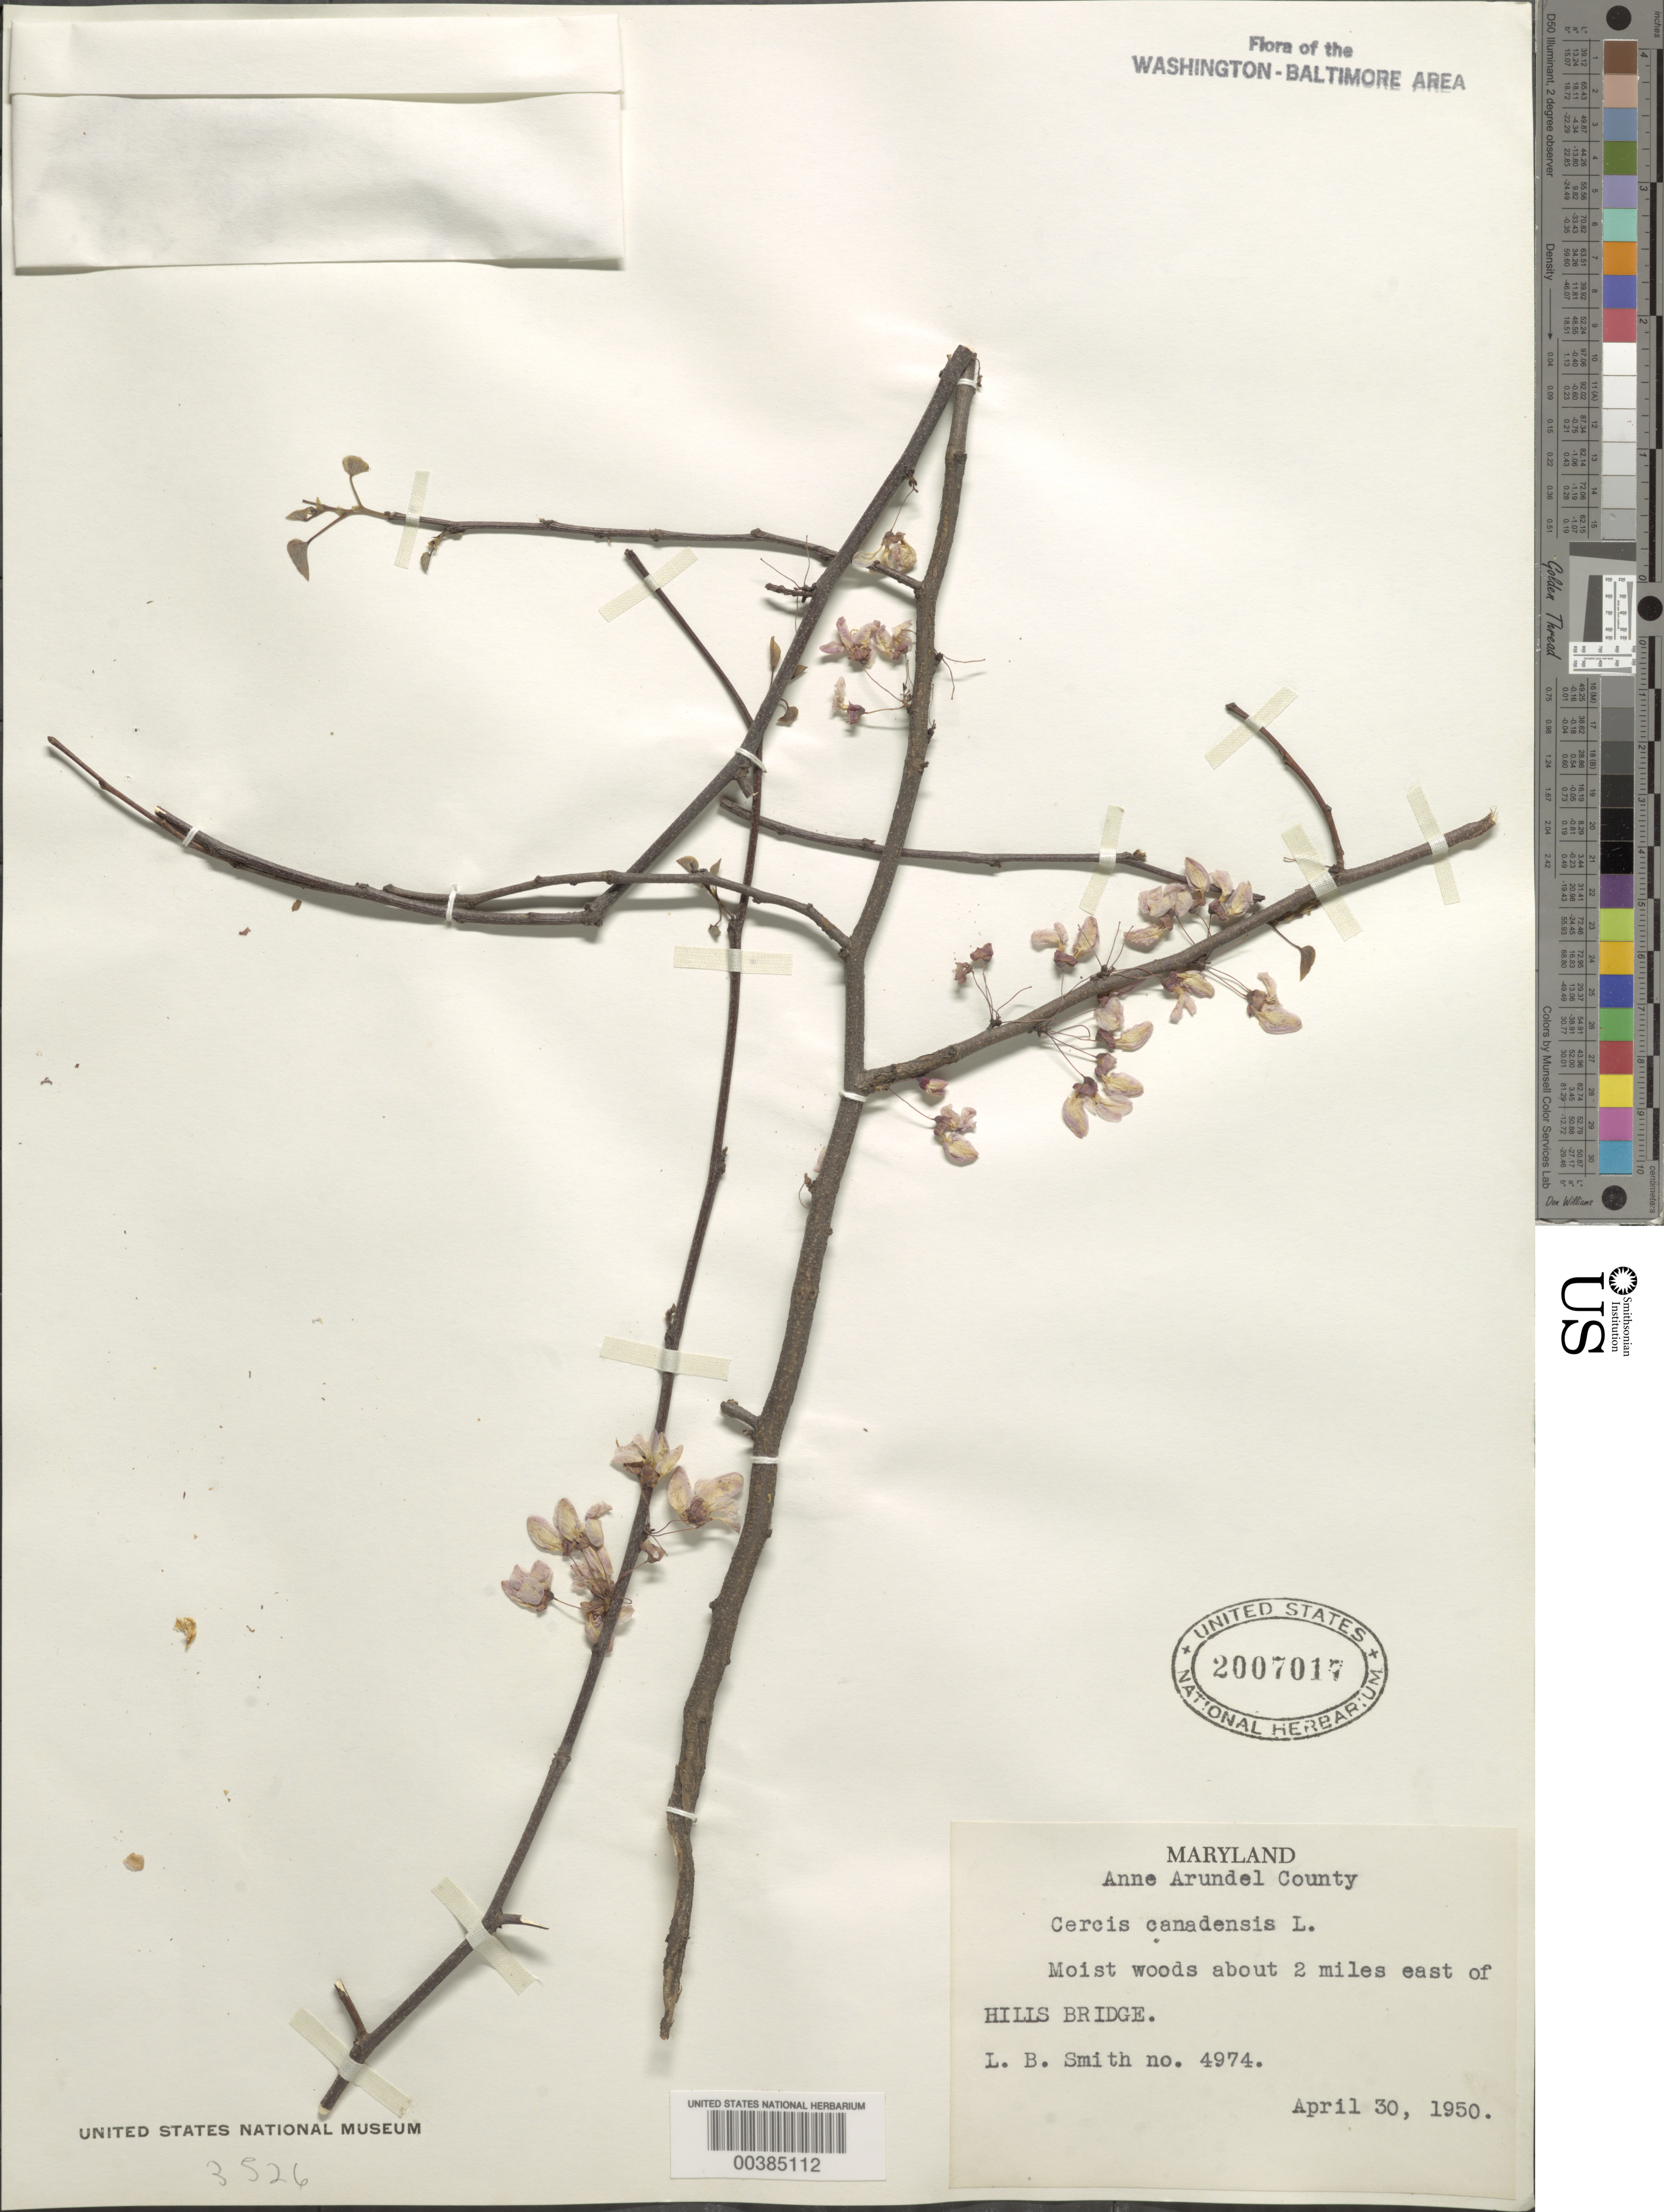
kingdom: Plantae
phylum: Tracheophyta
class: Magnoliopsida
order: Fabales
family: Fabaceae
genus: Cercis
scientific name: Cercis canadensis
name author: L.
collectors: L. Smith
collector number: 4974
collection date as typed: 30 Apr 1950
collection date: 1950-04-30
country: United States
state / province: Maryland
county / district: Anne Arundel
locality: E of Hills Bridge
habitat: Moist woods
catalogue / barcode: US 2007017